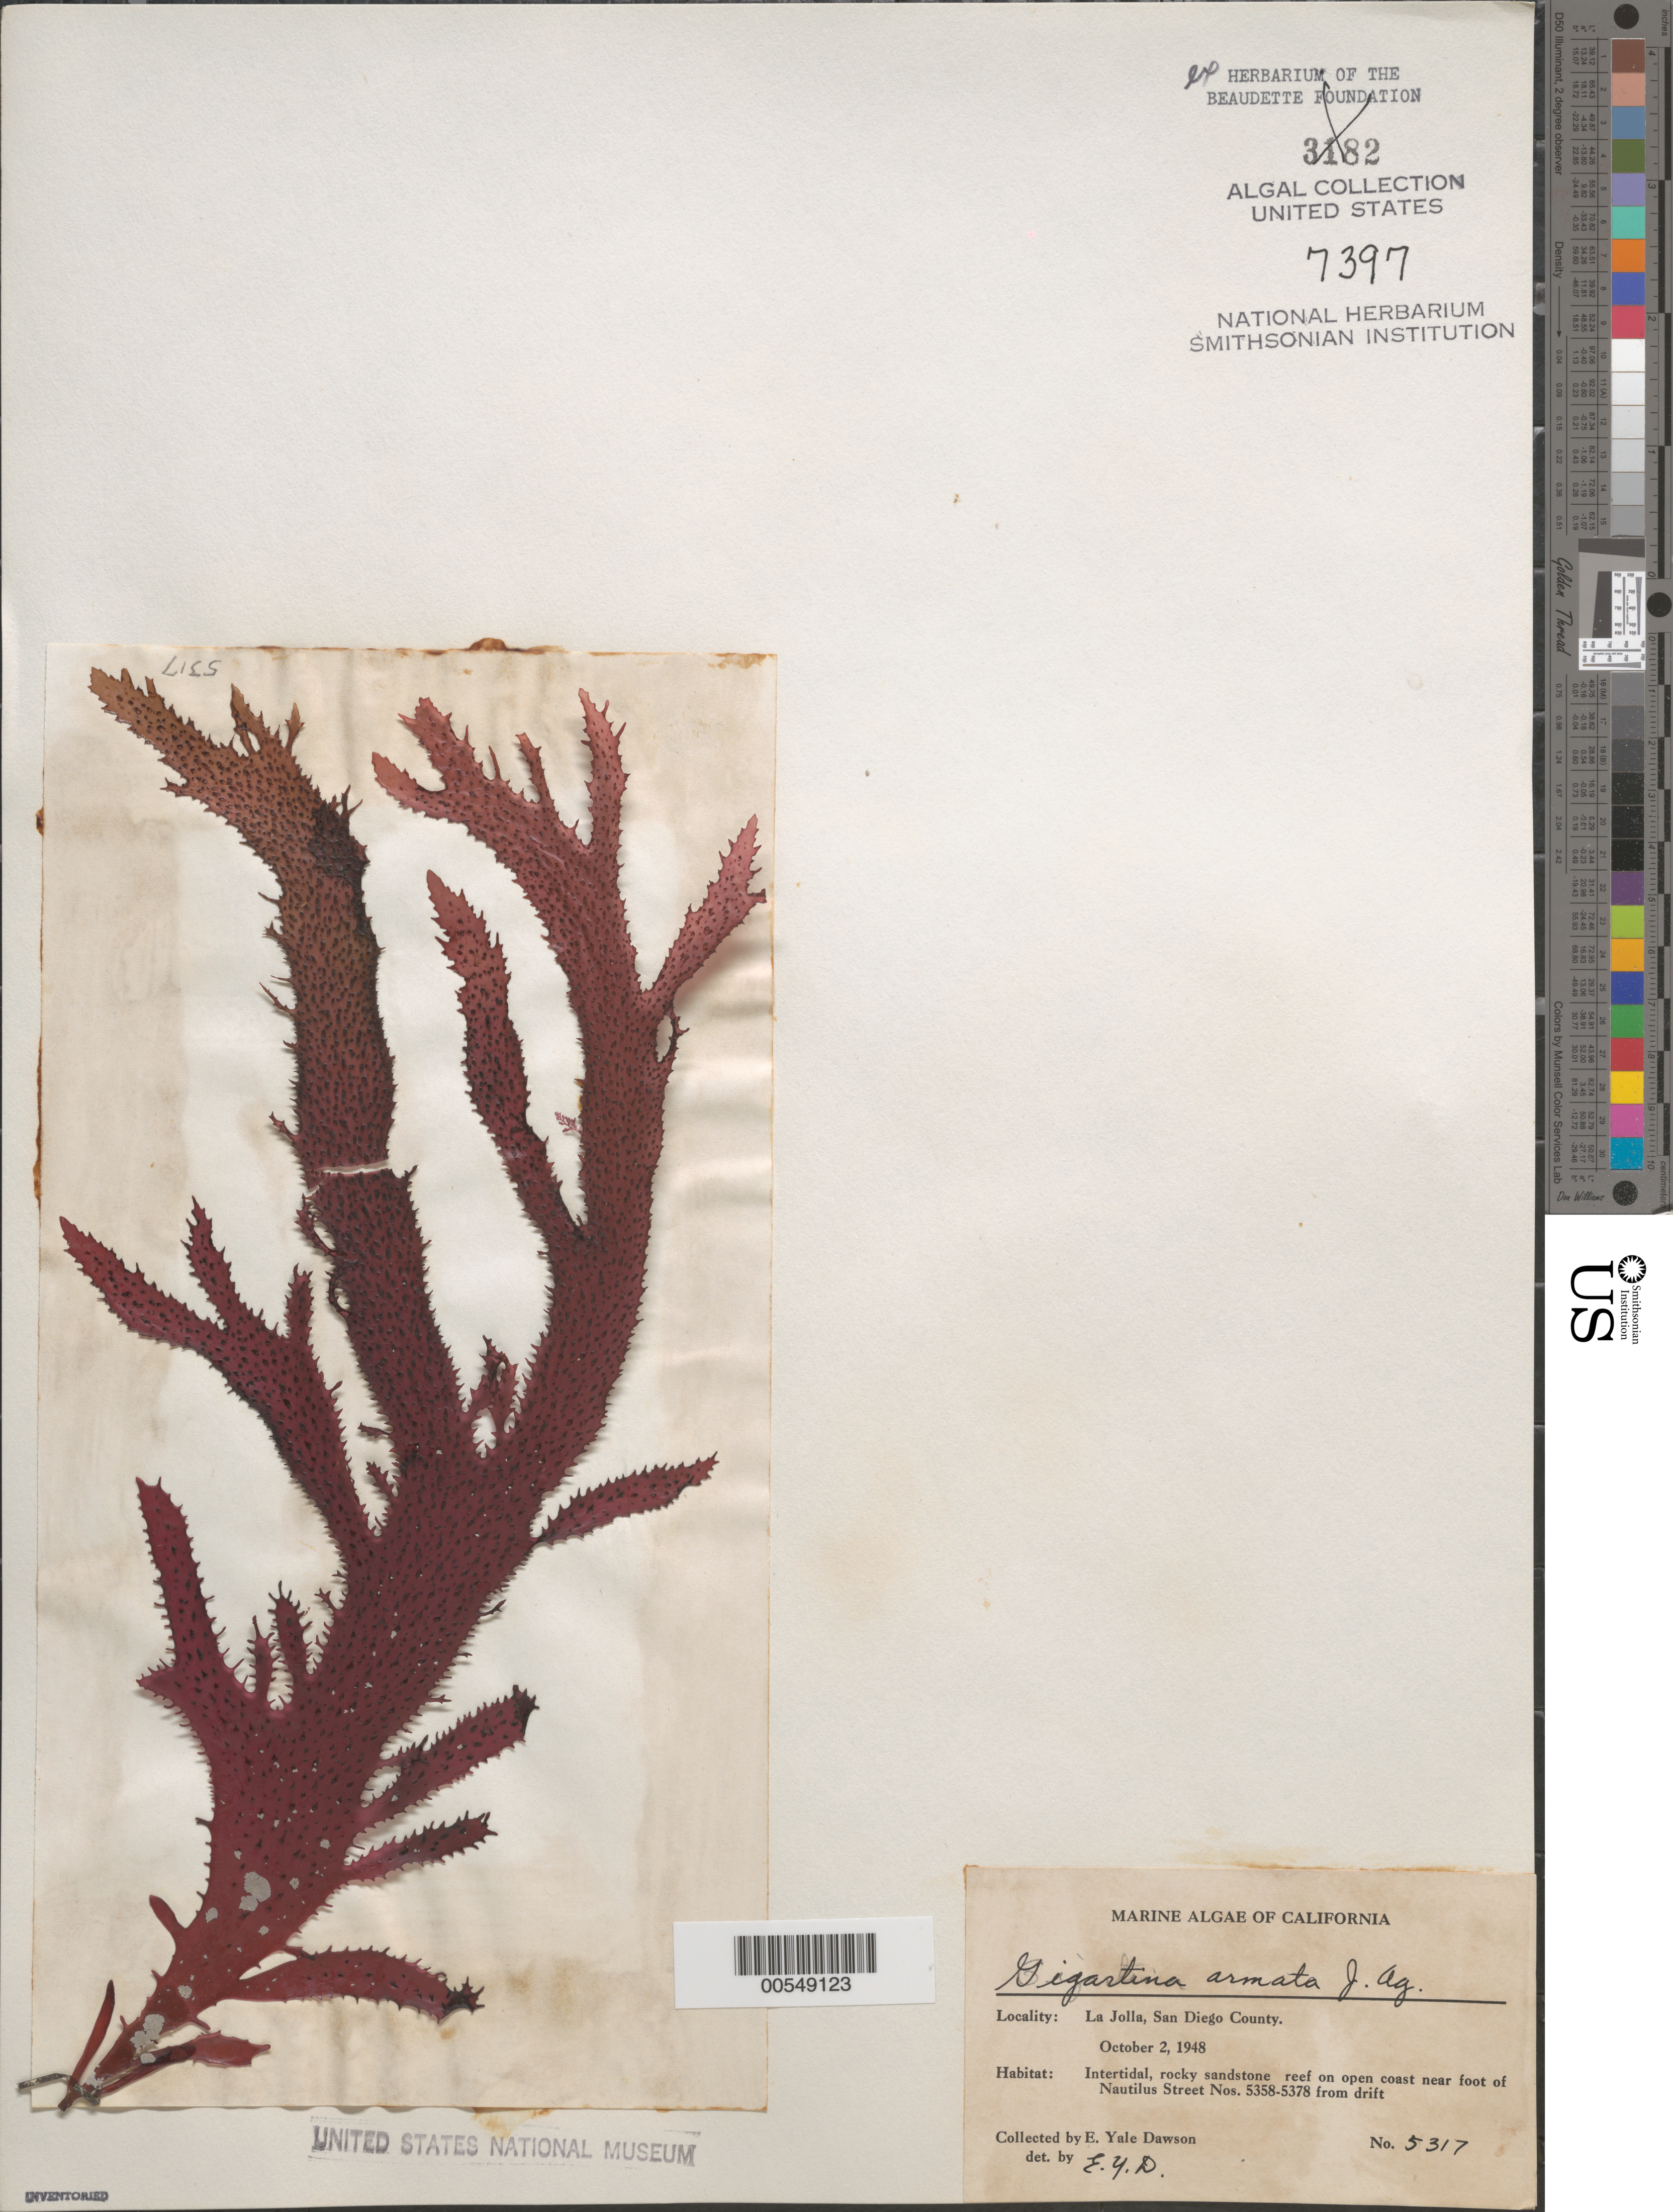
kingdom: Plantae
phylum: Rhodophyta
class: Florideophyceae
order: Gigartinales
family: Gigartinaceae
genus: Chondracanthus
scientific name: Chondracanthus spinosus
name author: (Kütz.) Guiry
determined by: Algae name updating Project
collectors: E. Y. Dawson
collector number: EYD 5317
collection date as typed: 02 Oct 1948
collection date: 1948-10-02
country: United States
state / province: California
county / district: San Diego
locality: La Jolla, near foot of Nautilus Street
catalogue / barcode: US 7397